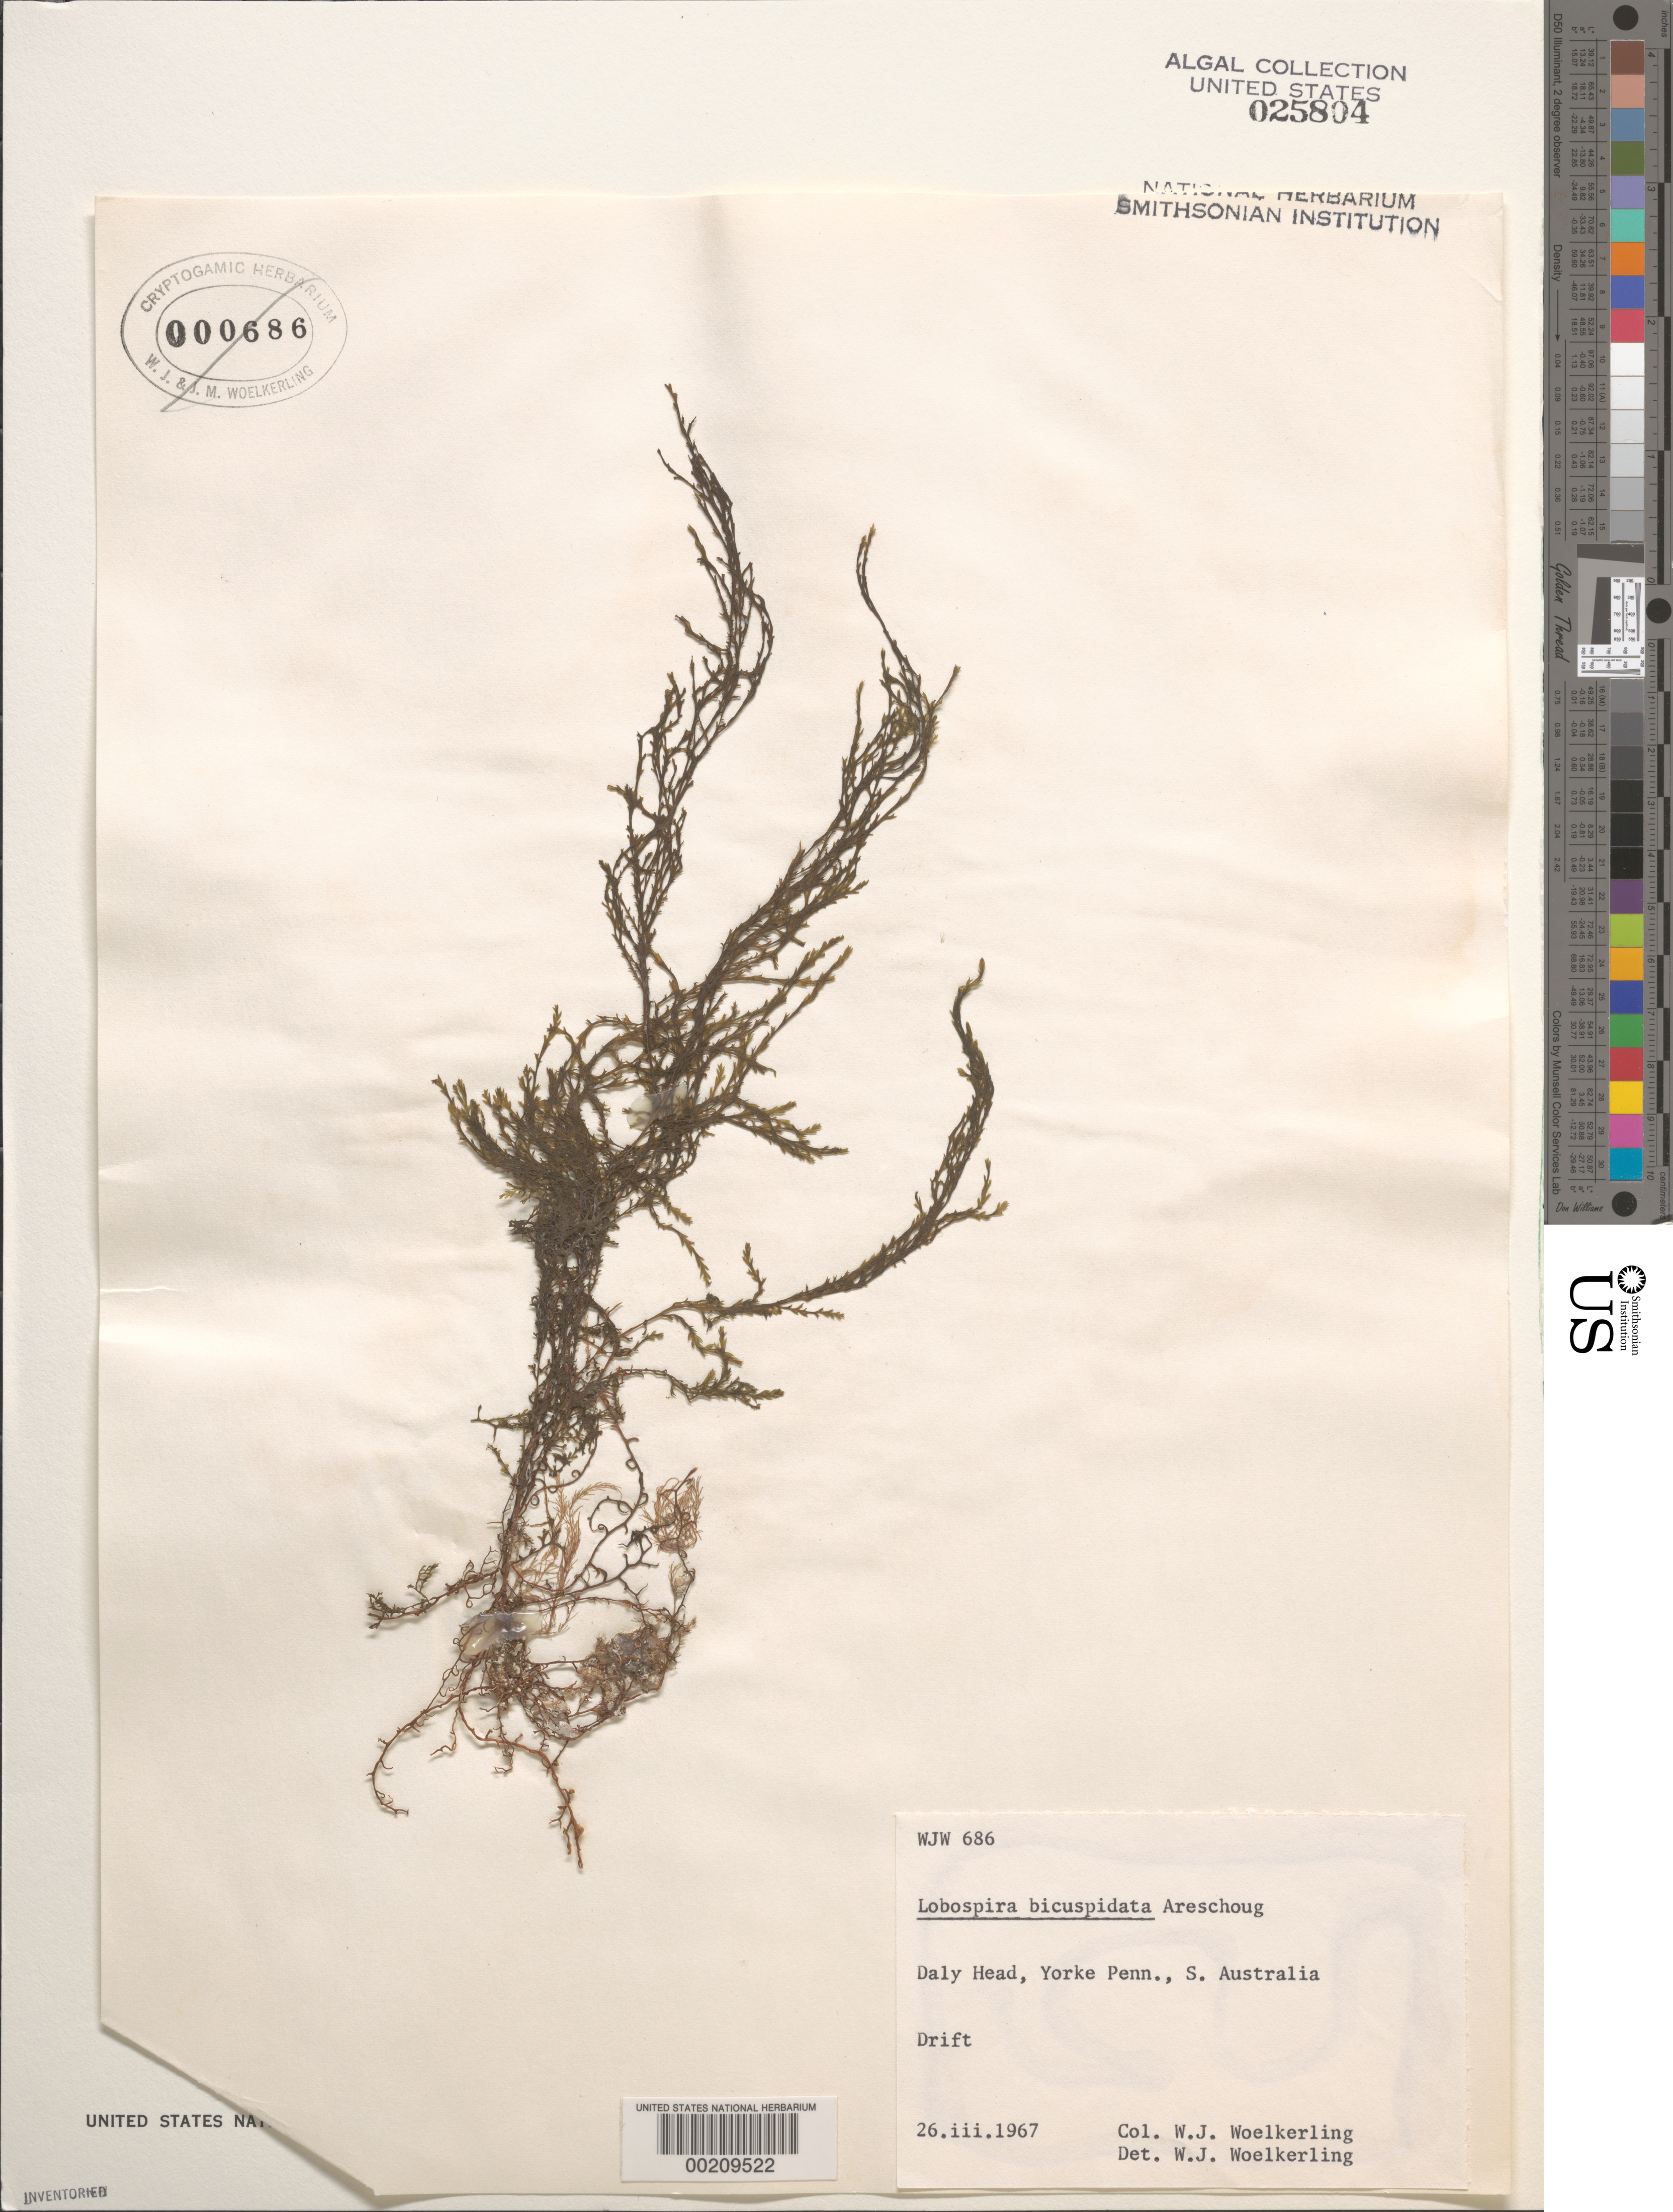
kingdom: Chromista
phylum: Ochrophyta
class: Phaeophyceae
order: Dictyotales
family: Dictyotaceae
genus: Lobospira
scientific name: Lobospira bicuspidata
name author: Areschoug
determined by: Woelkerling, W. J.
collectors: W. Woelkerling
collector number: WJW 686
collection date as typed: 26 Mar 1967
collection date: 1967-03-26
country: Australia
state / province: South Australia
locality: Daly Head, Yorke Peninsula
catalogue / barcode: US 25804